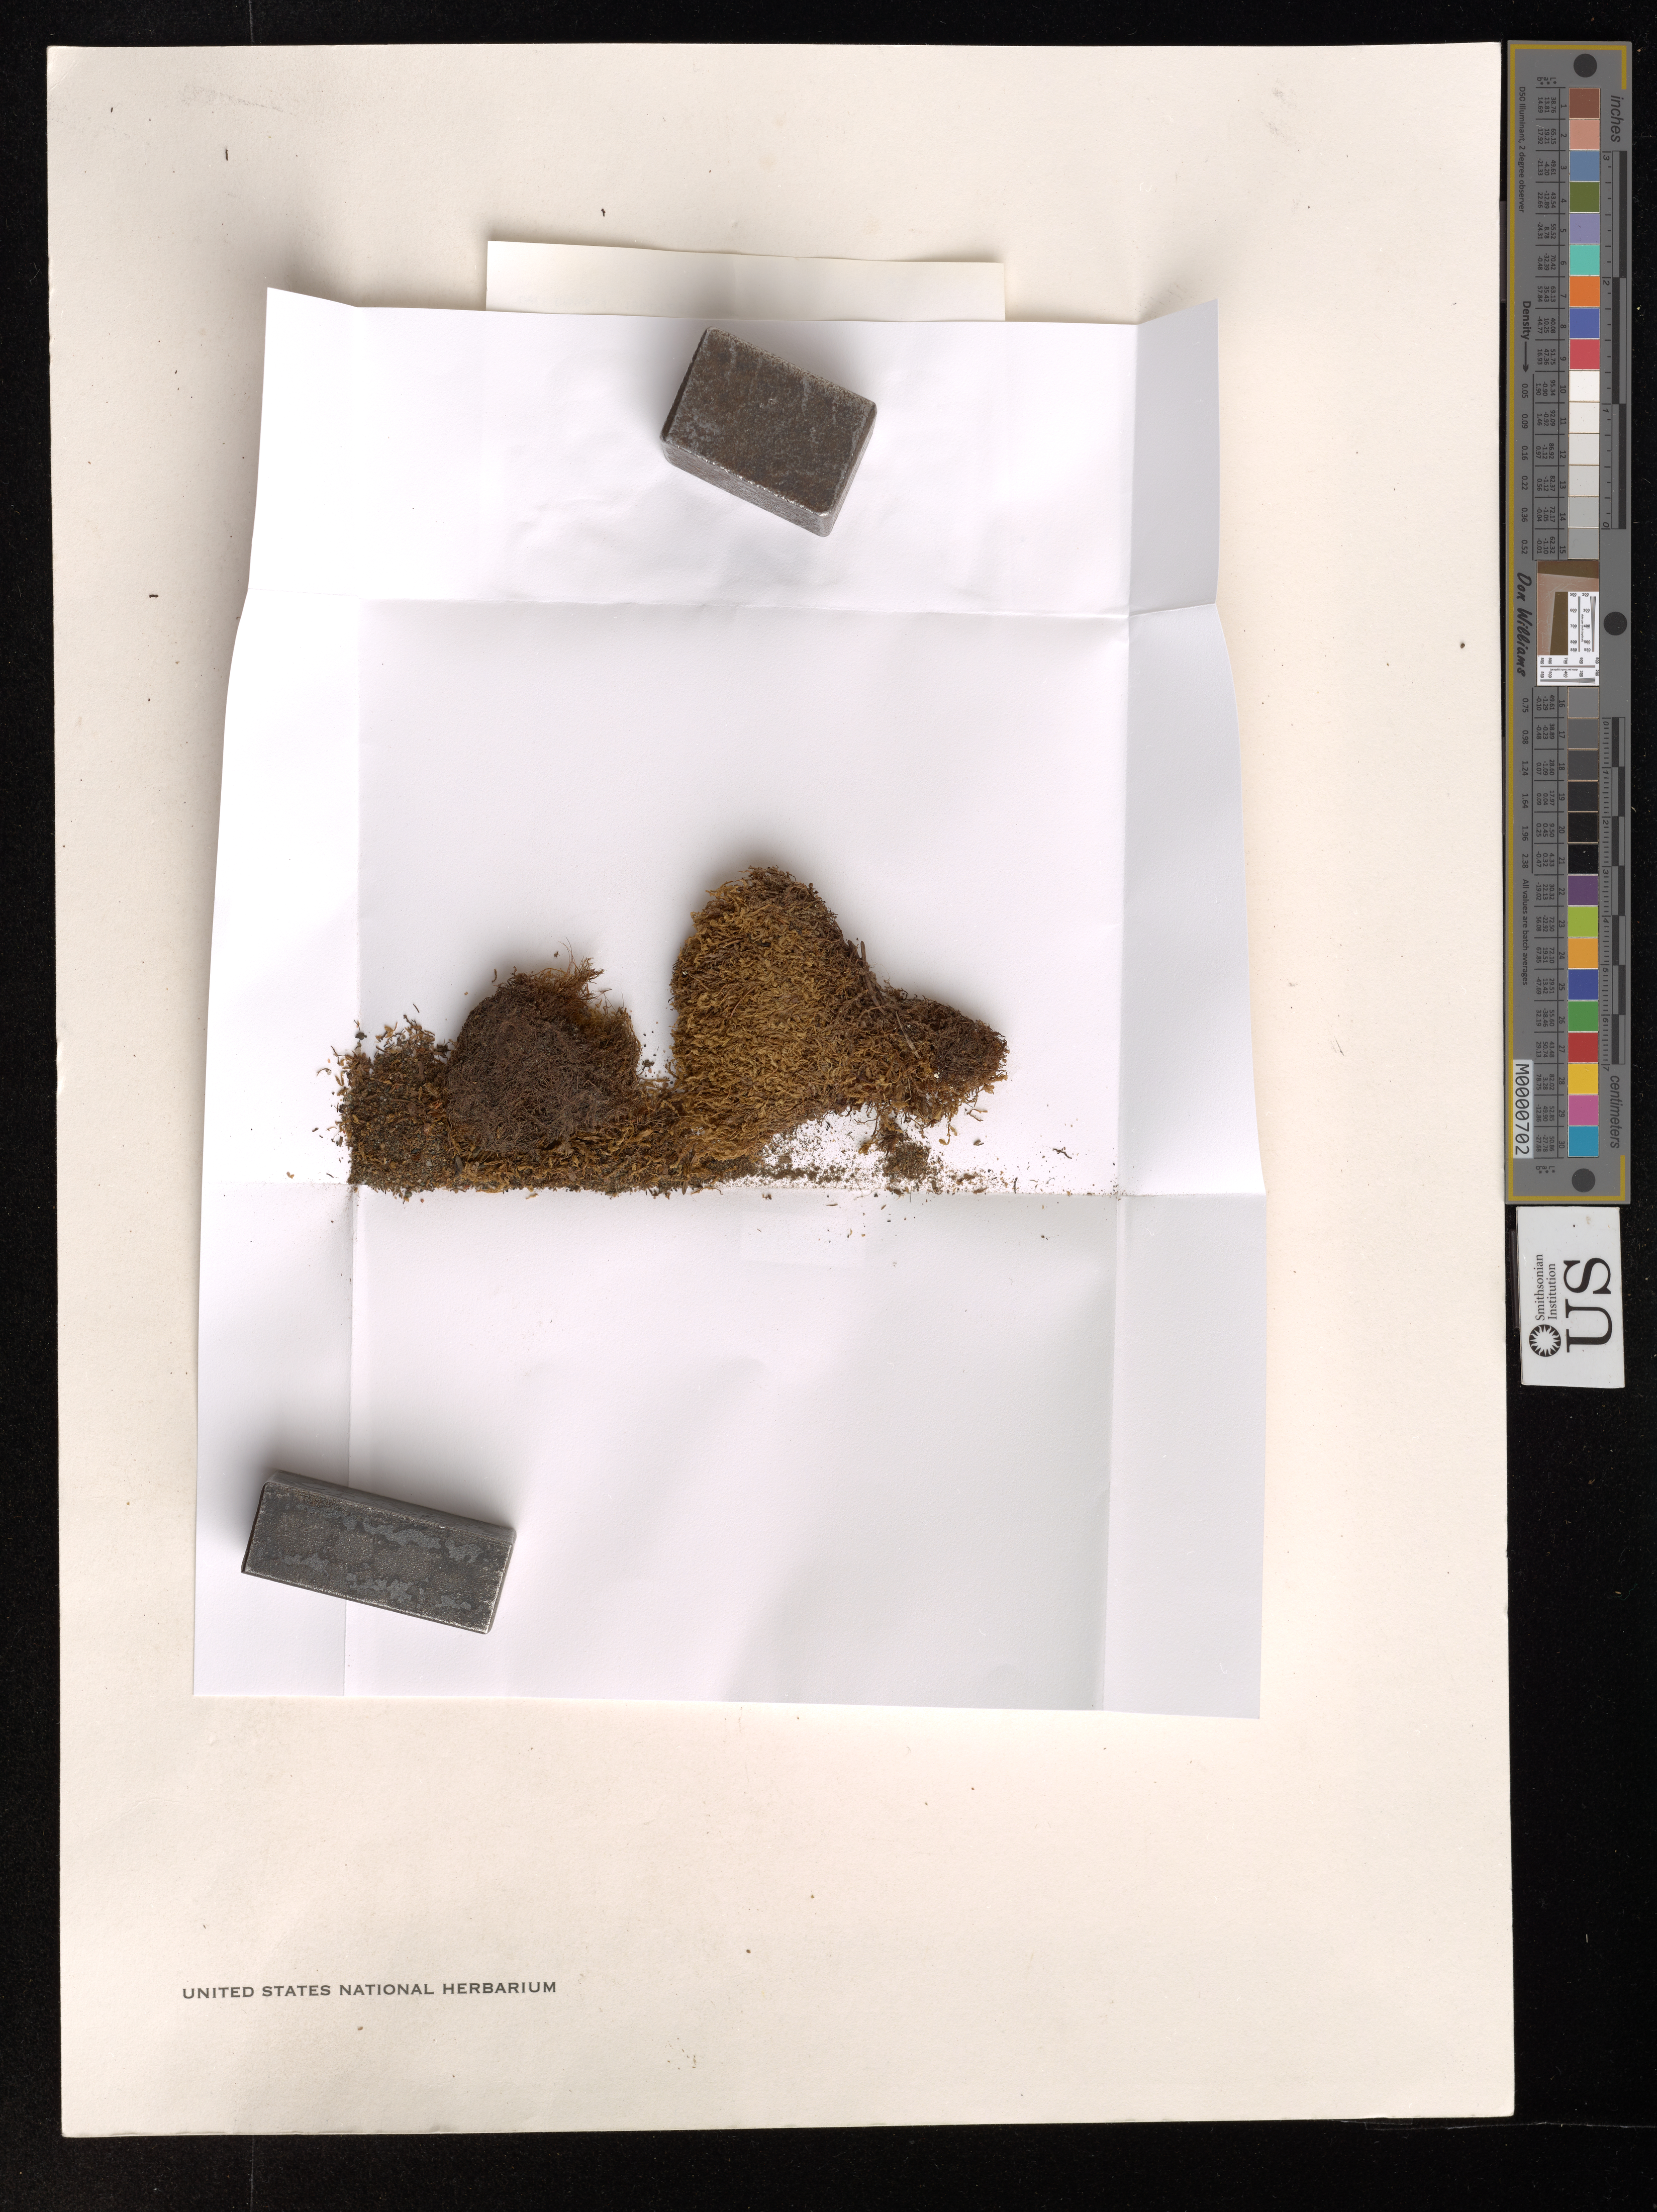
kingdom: Plantae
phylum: Marchantiophyta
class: Jungermanniopsida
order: Jungermanniales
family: Plagiochilaceae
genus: Plagiochila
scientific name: Plagiochila porelloides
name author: (Torr. ex Nees) Lindenb.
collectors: L. Benson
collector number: TRTC 7209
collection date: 1965-07-04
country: Canada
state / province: Ontario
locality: Algoma Dist. Lake Superior Provincial Park Old Woman Bay.